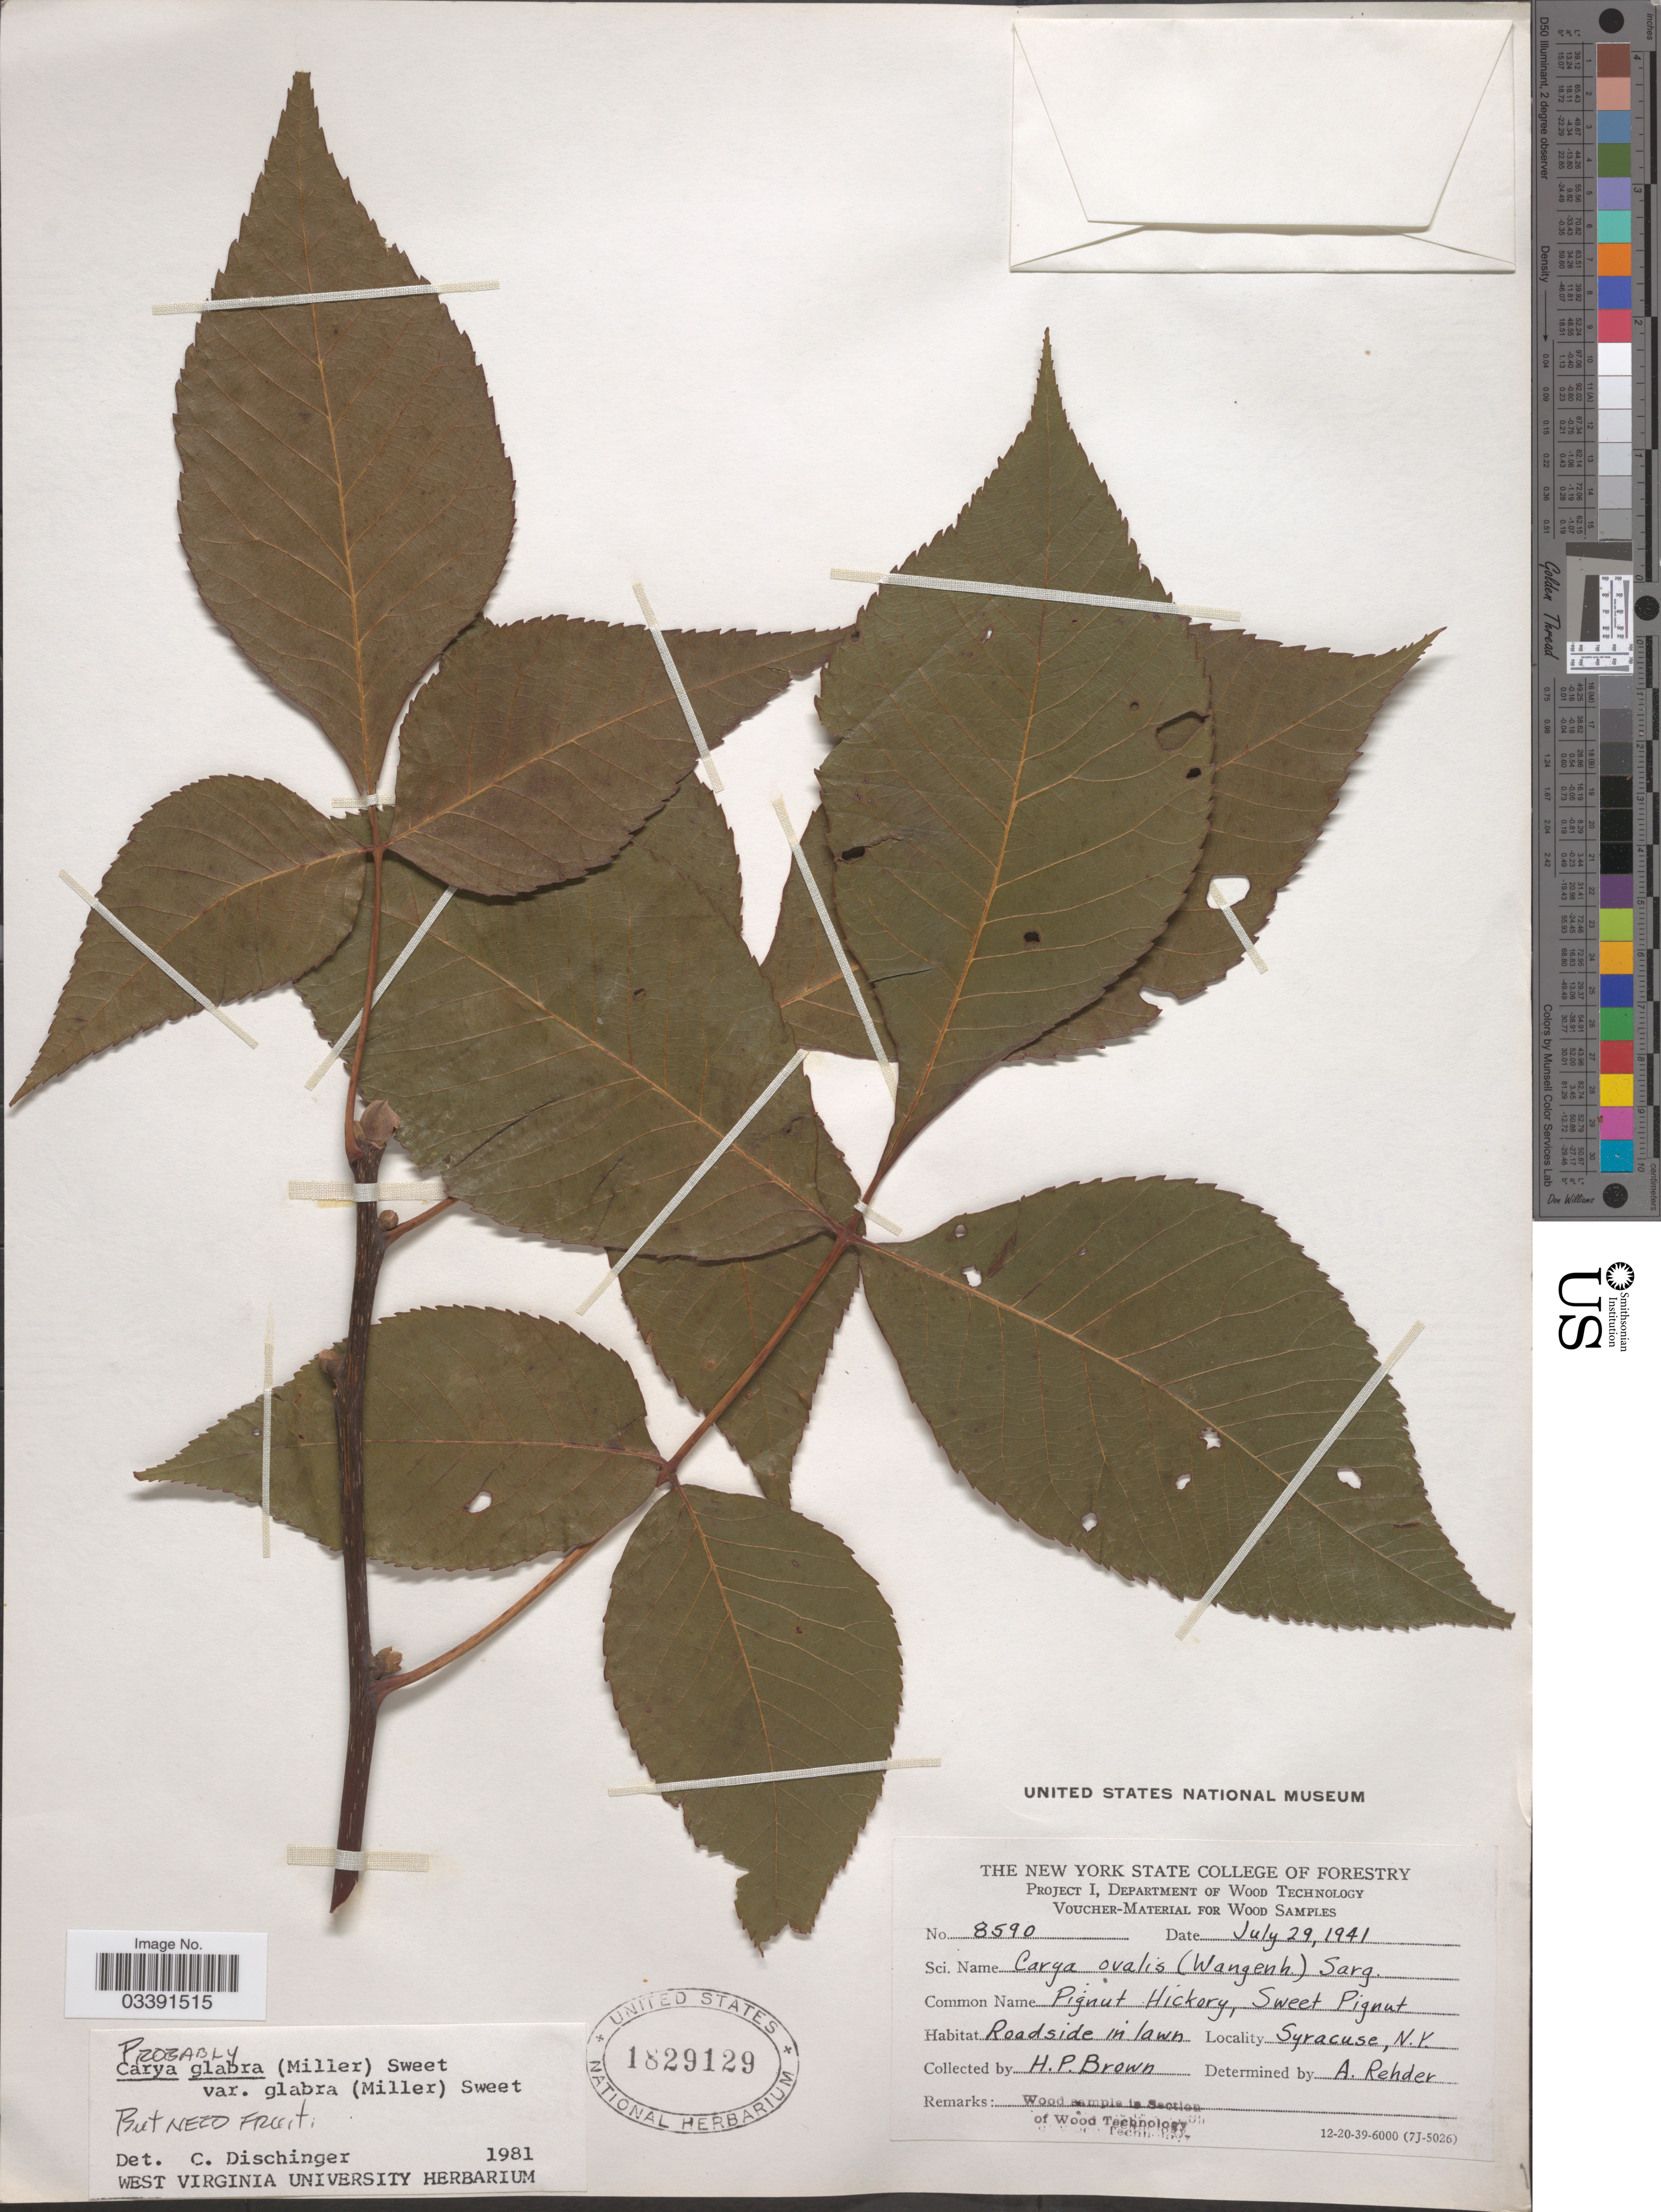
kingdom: Plantae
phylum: Tracheophyta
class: Magnoliopsida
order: Fagales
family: Juglandaceae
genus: Carya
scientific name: Carya glabra var. glabra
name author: (Mill.) Sweet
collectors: H. P. Brown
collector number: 8590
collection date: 1941-07-29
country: United States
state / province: New York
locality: Syracuse, N.Y.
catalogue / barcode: US 1829129